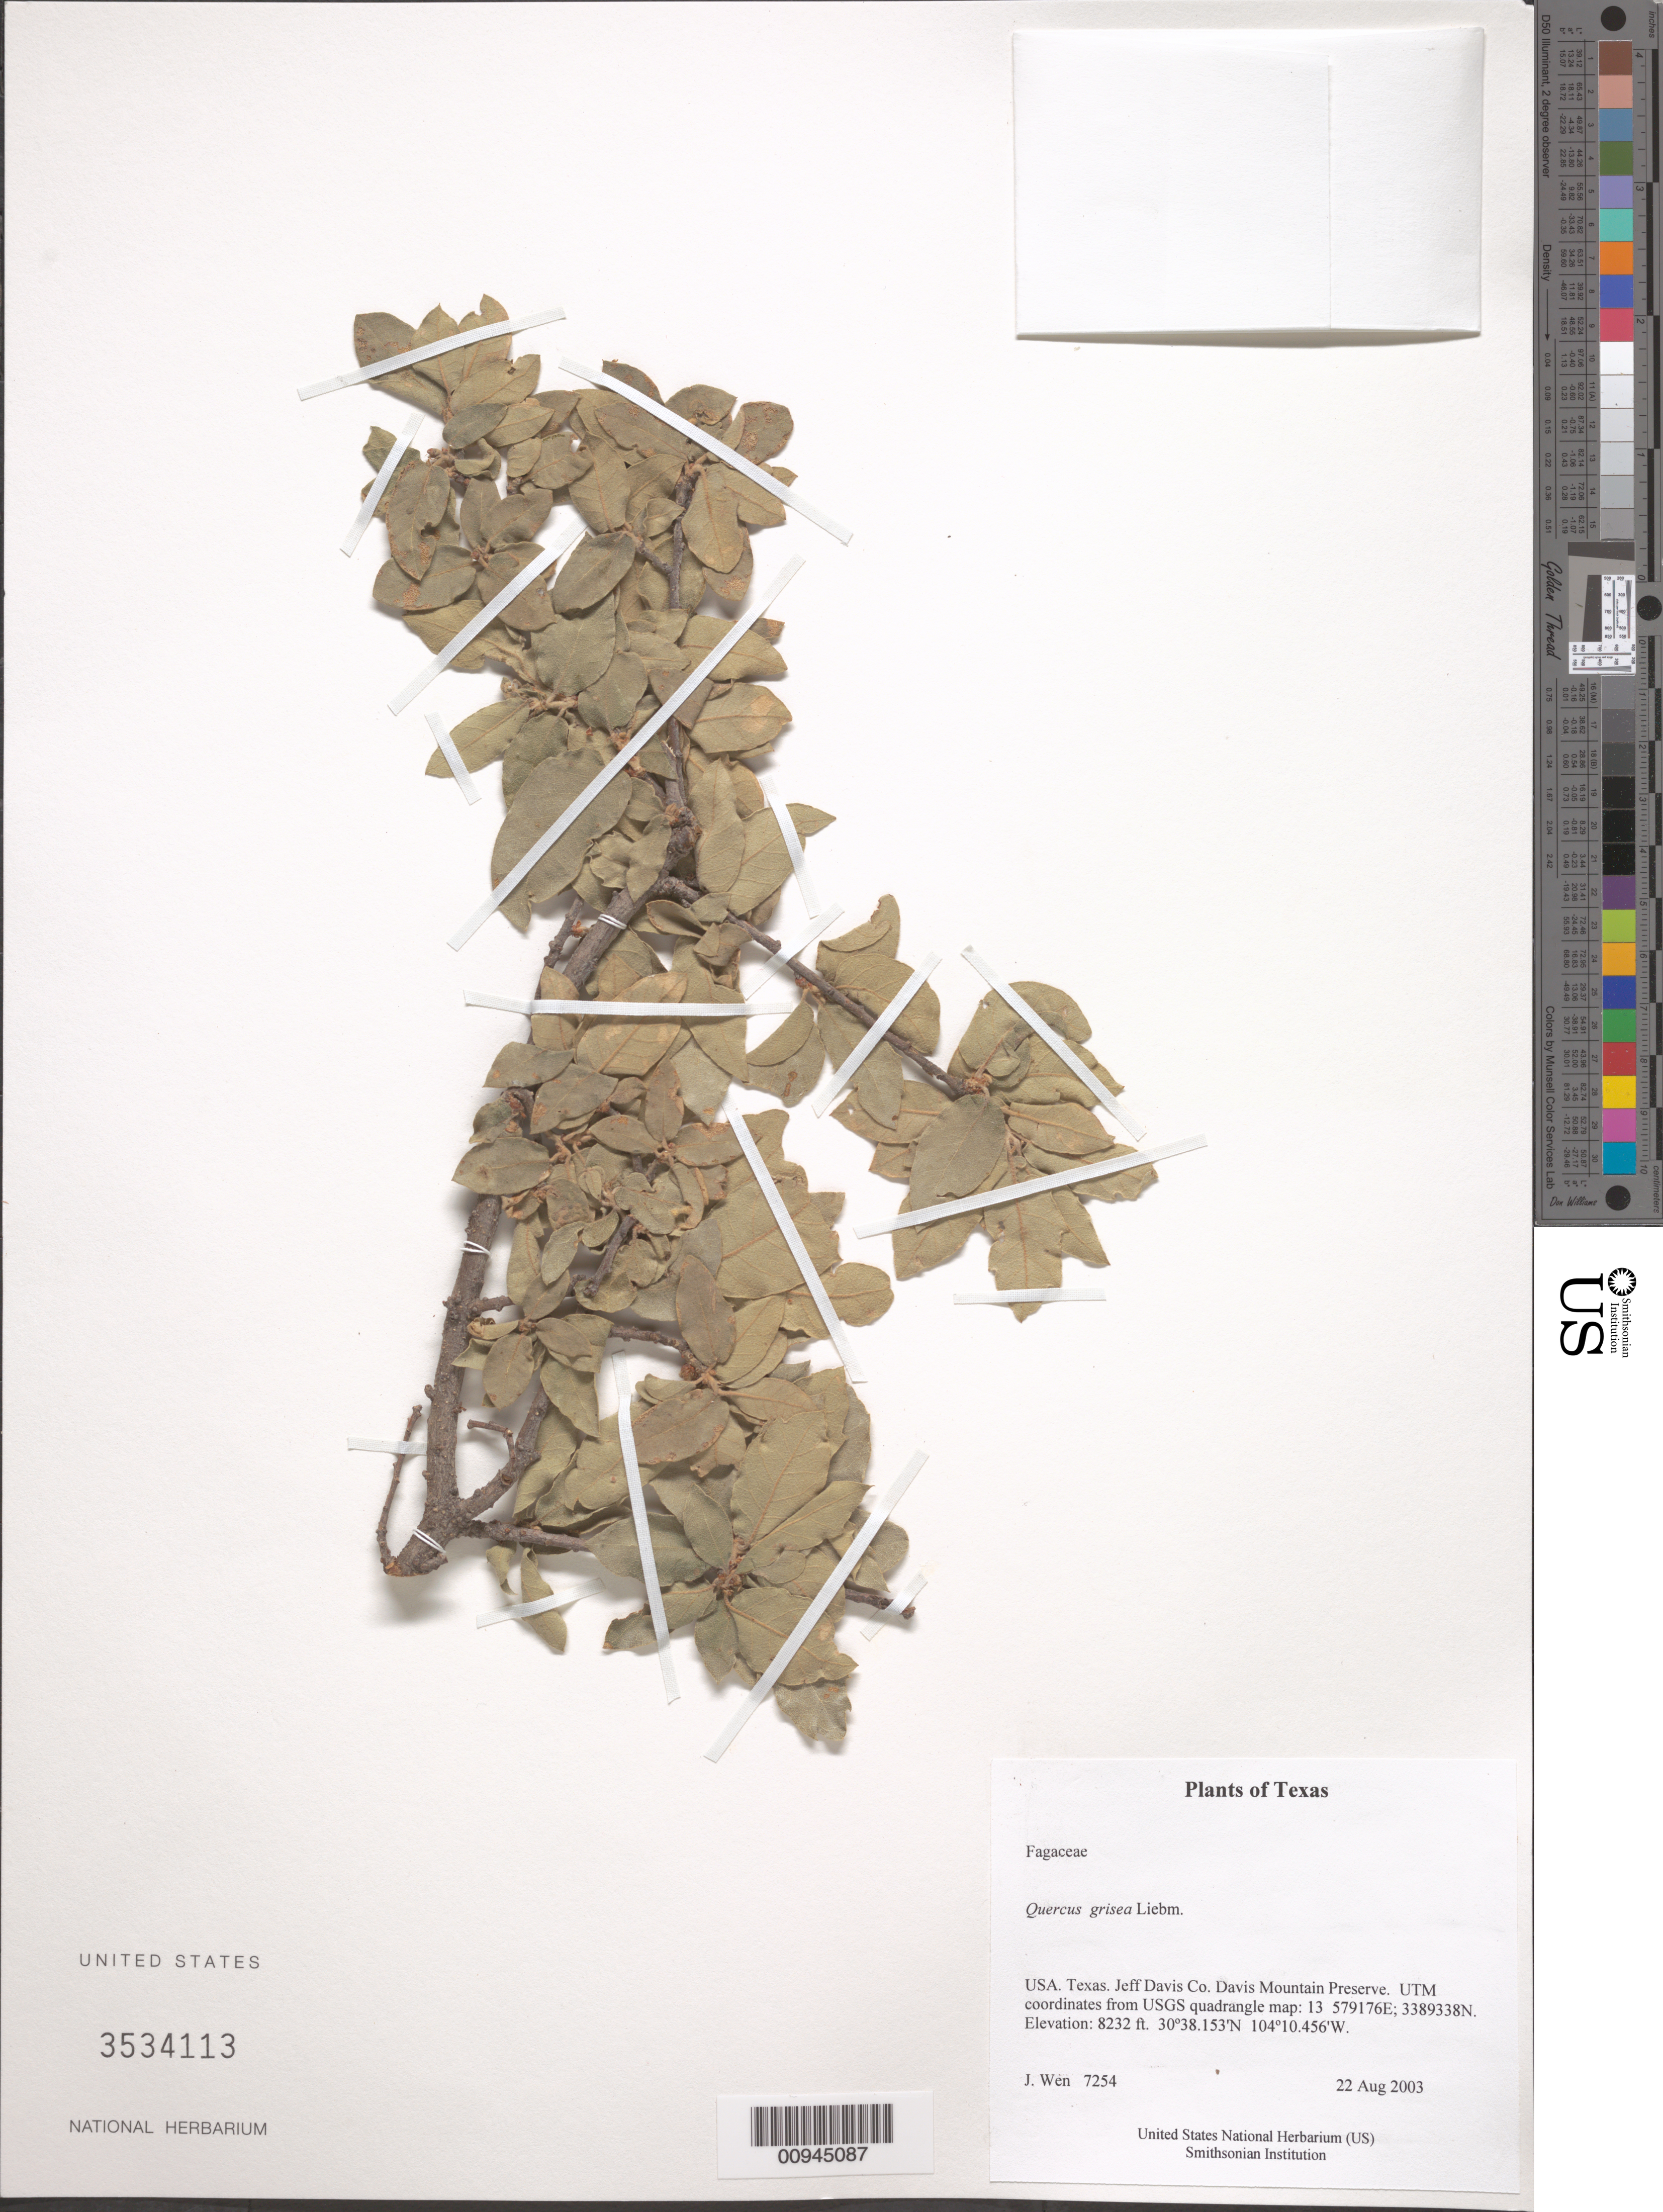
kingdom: Plantae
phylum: Tracheophyta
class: Magnoliopsida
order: Fagales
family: Fagaceae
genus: Quercus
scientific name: Quercus grisea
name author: Liebm.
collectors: J. Wen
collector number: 7254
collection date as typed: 22 Aug 2003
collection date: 2003-08-22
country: United States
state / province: Texas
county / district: Jeff Davis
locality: Davis Mountain Preserve. UTM coordinates from USGS quadrangle map: 13 579176E; 3389338N.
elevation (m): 2509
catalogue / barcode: US 3534113